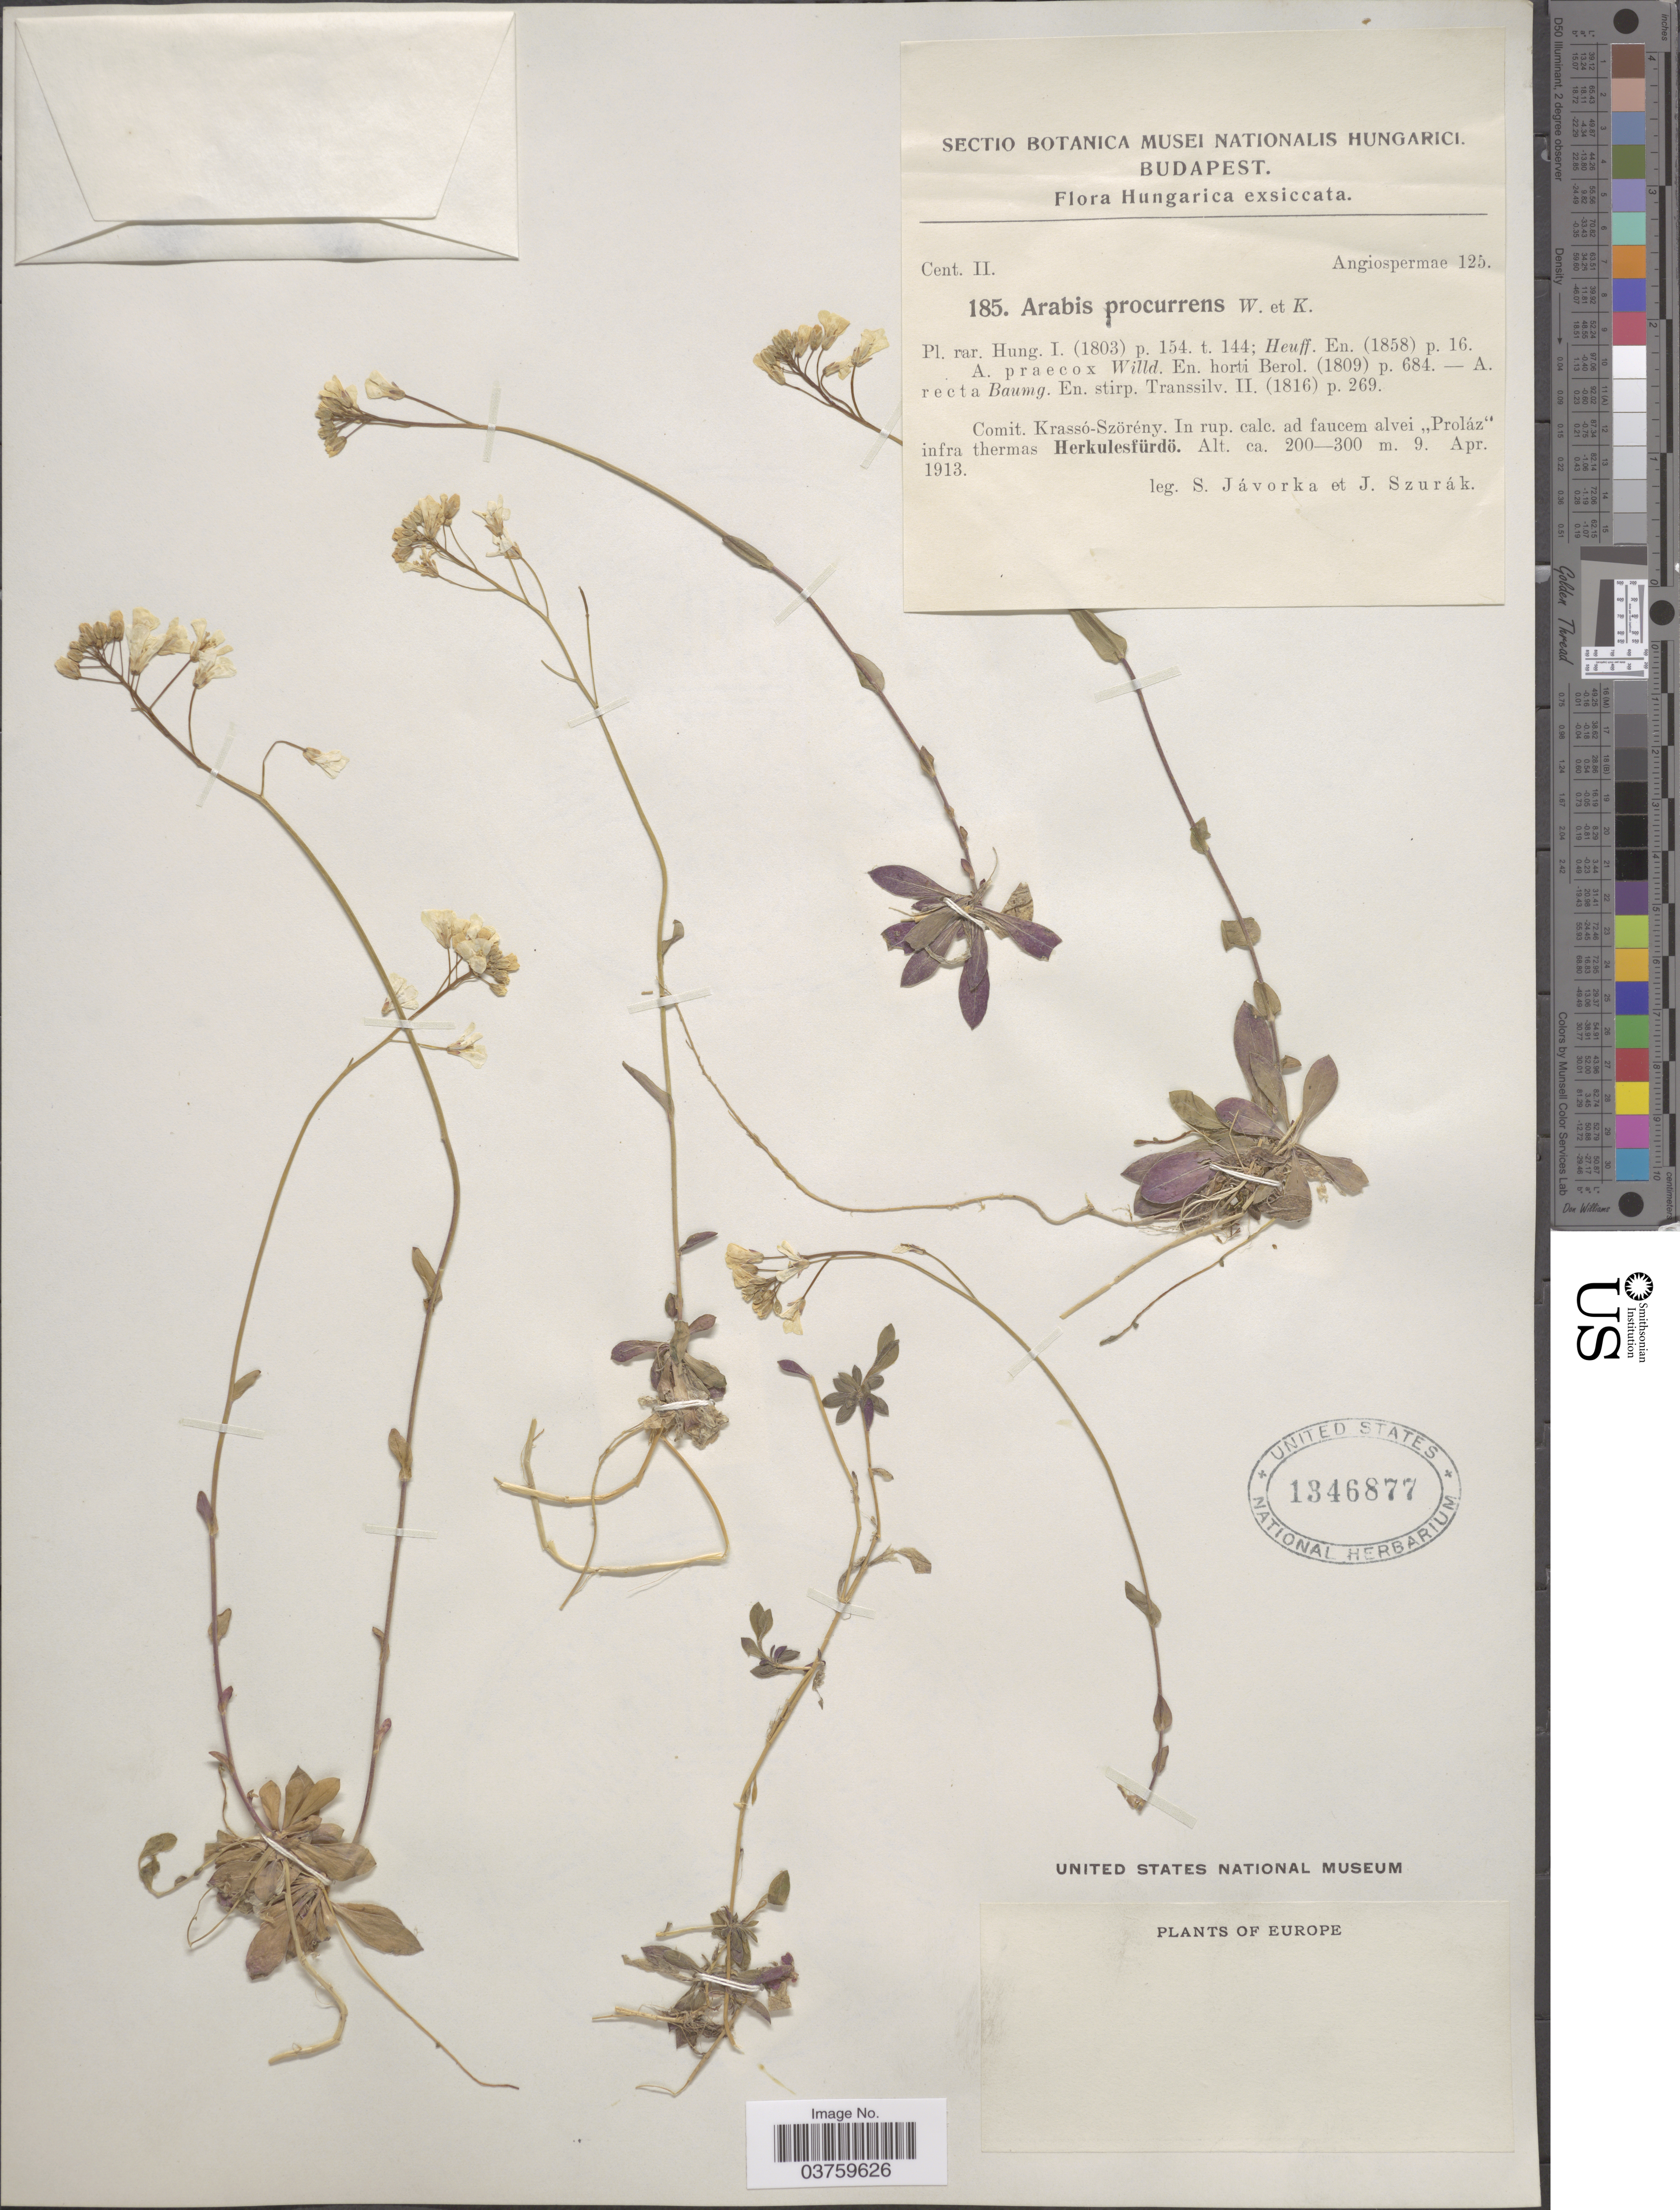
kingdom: Plantae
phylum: Tracheophyta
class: Magnoliopsida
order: Brassicales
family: Brassicaceae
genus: Arabis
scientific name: Arabis procurrens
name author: Waldst. & Kit.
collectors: S. Javorka & J. Szurak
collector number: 185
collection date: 1913-04-09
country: Hungary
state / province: Budapest, Capital District of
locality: Comit. Krassó-Szörény. In rup. calc. ad faucem alvei "Proláz" infra thermas Herkulesfürdö.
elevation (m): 200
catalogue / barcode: US 1346877